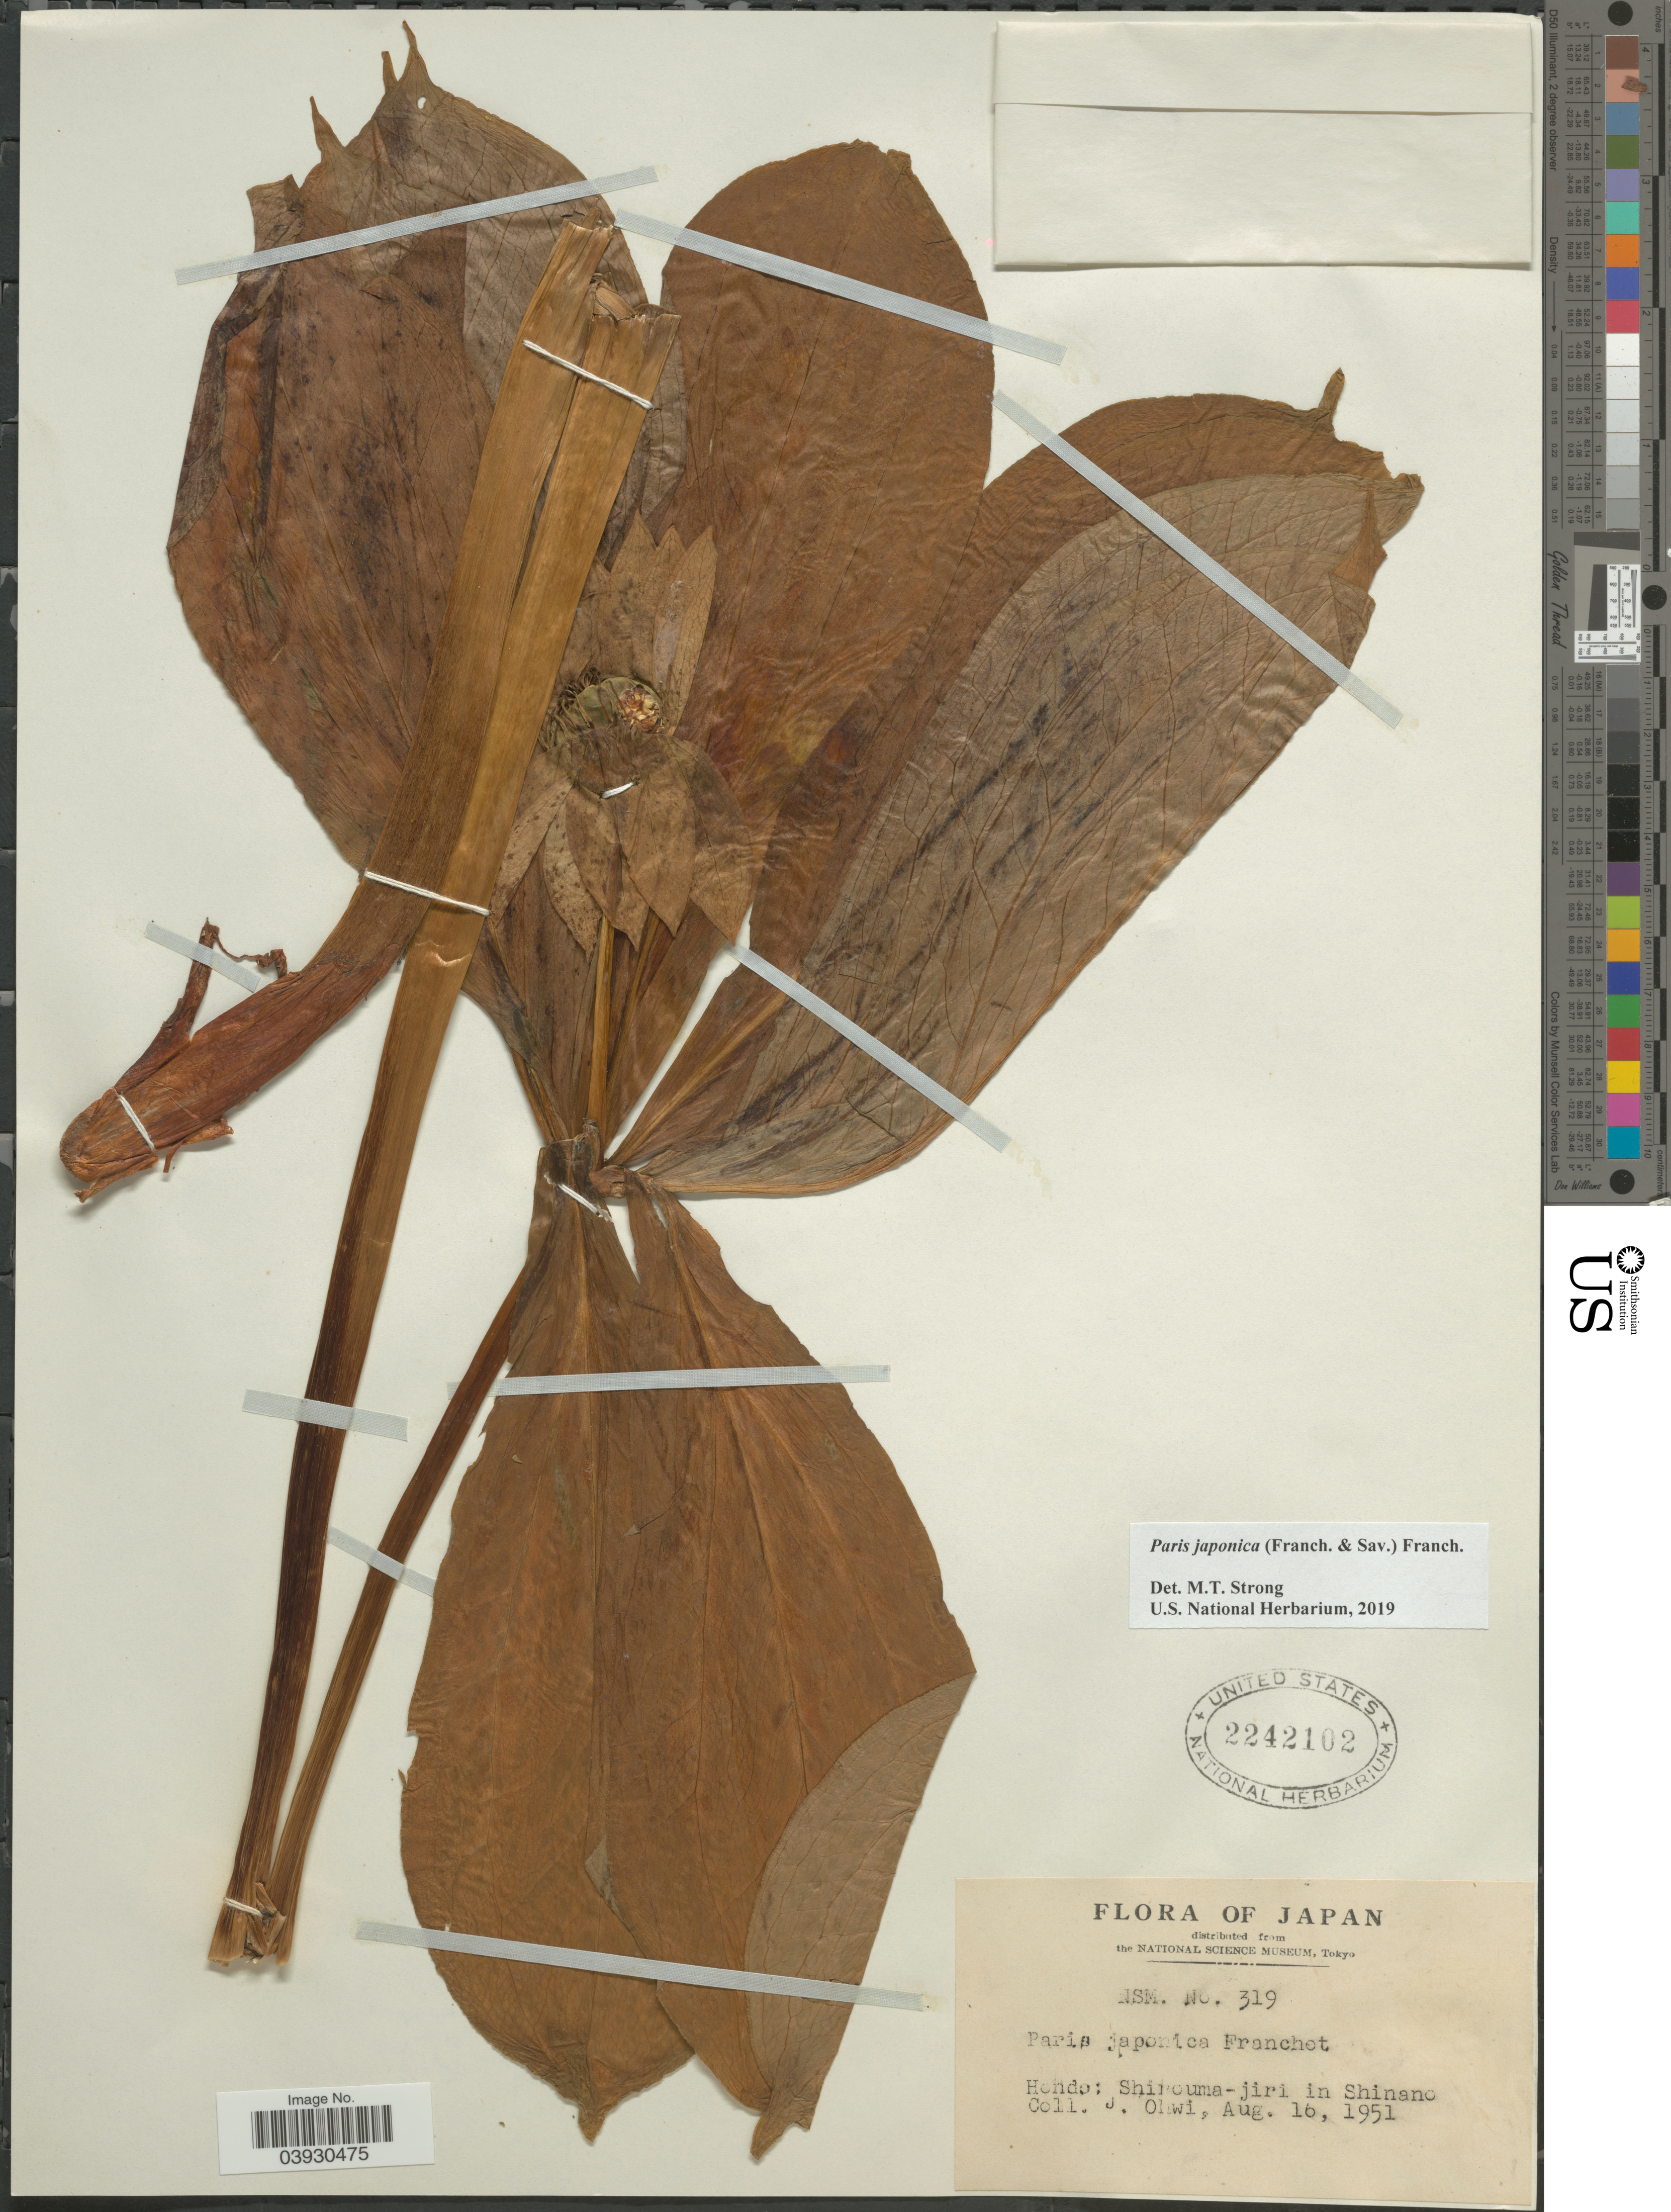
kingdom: Plantae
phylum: Tracheophyta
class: Liliopsida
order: Liliales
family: Melanthiaceae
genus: Paris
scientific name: Paris japonica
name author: (Franch. & Sav.) Franch.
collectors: J. Ohwi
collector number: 319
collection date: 1951-08-16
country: Japan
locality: Hondo: Shirouma-jiri in Shinano.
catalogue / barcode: US 2242102